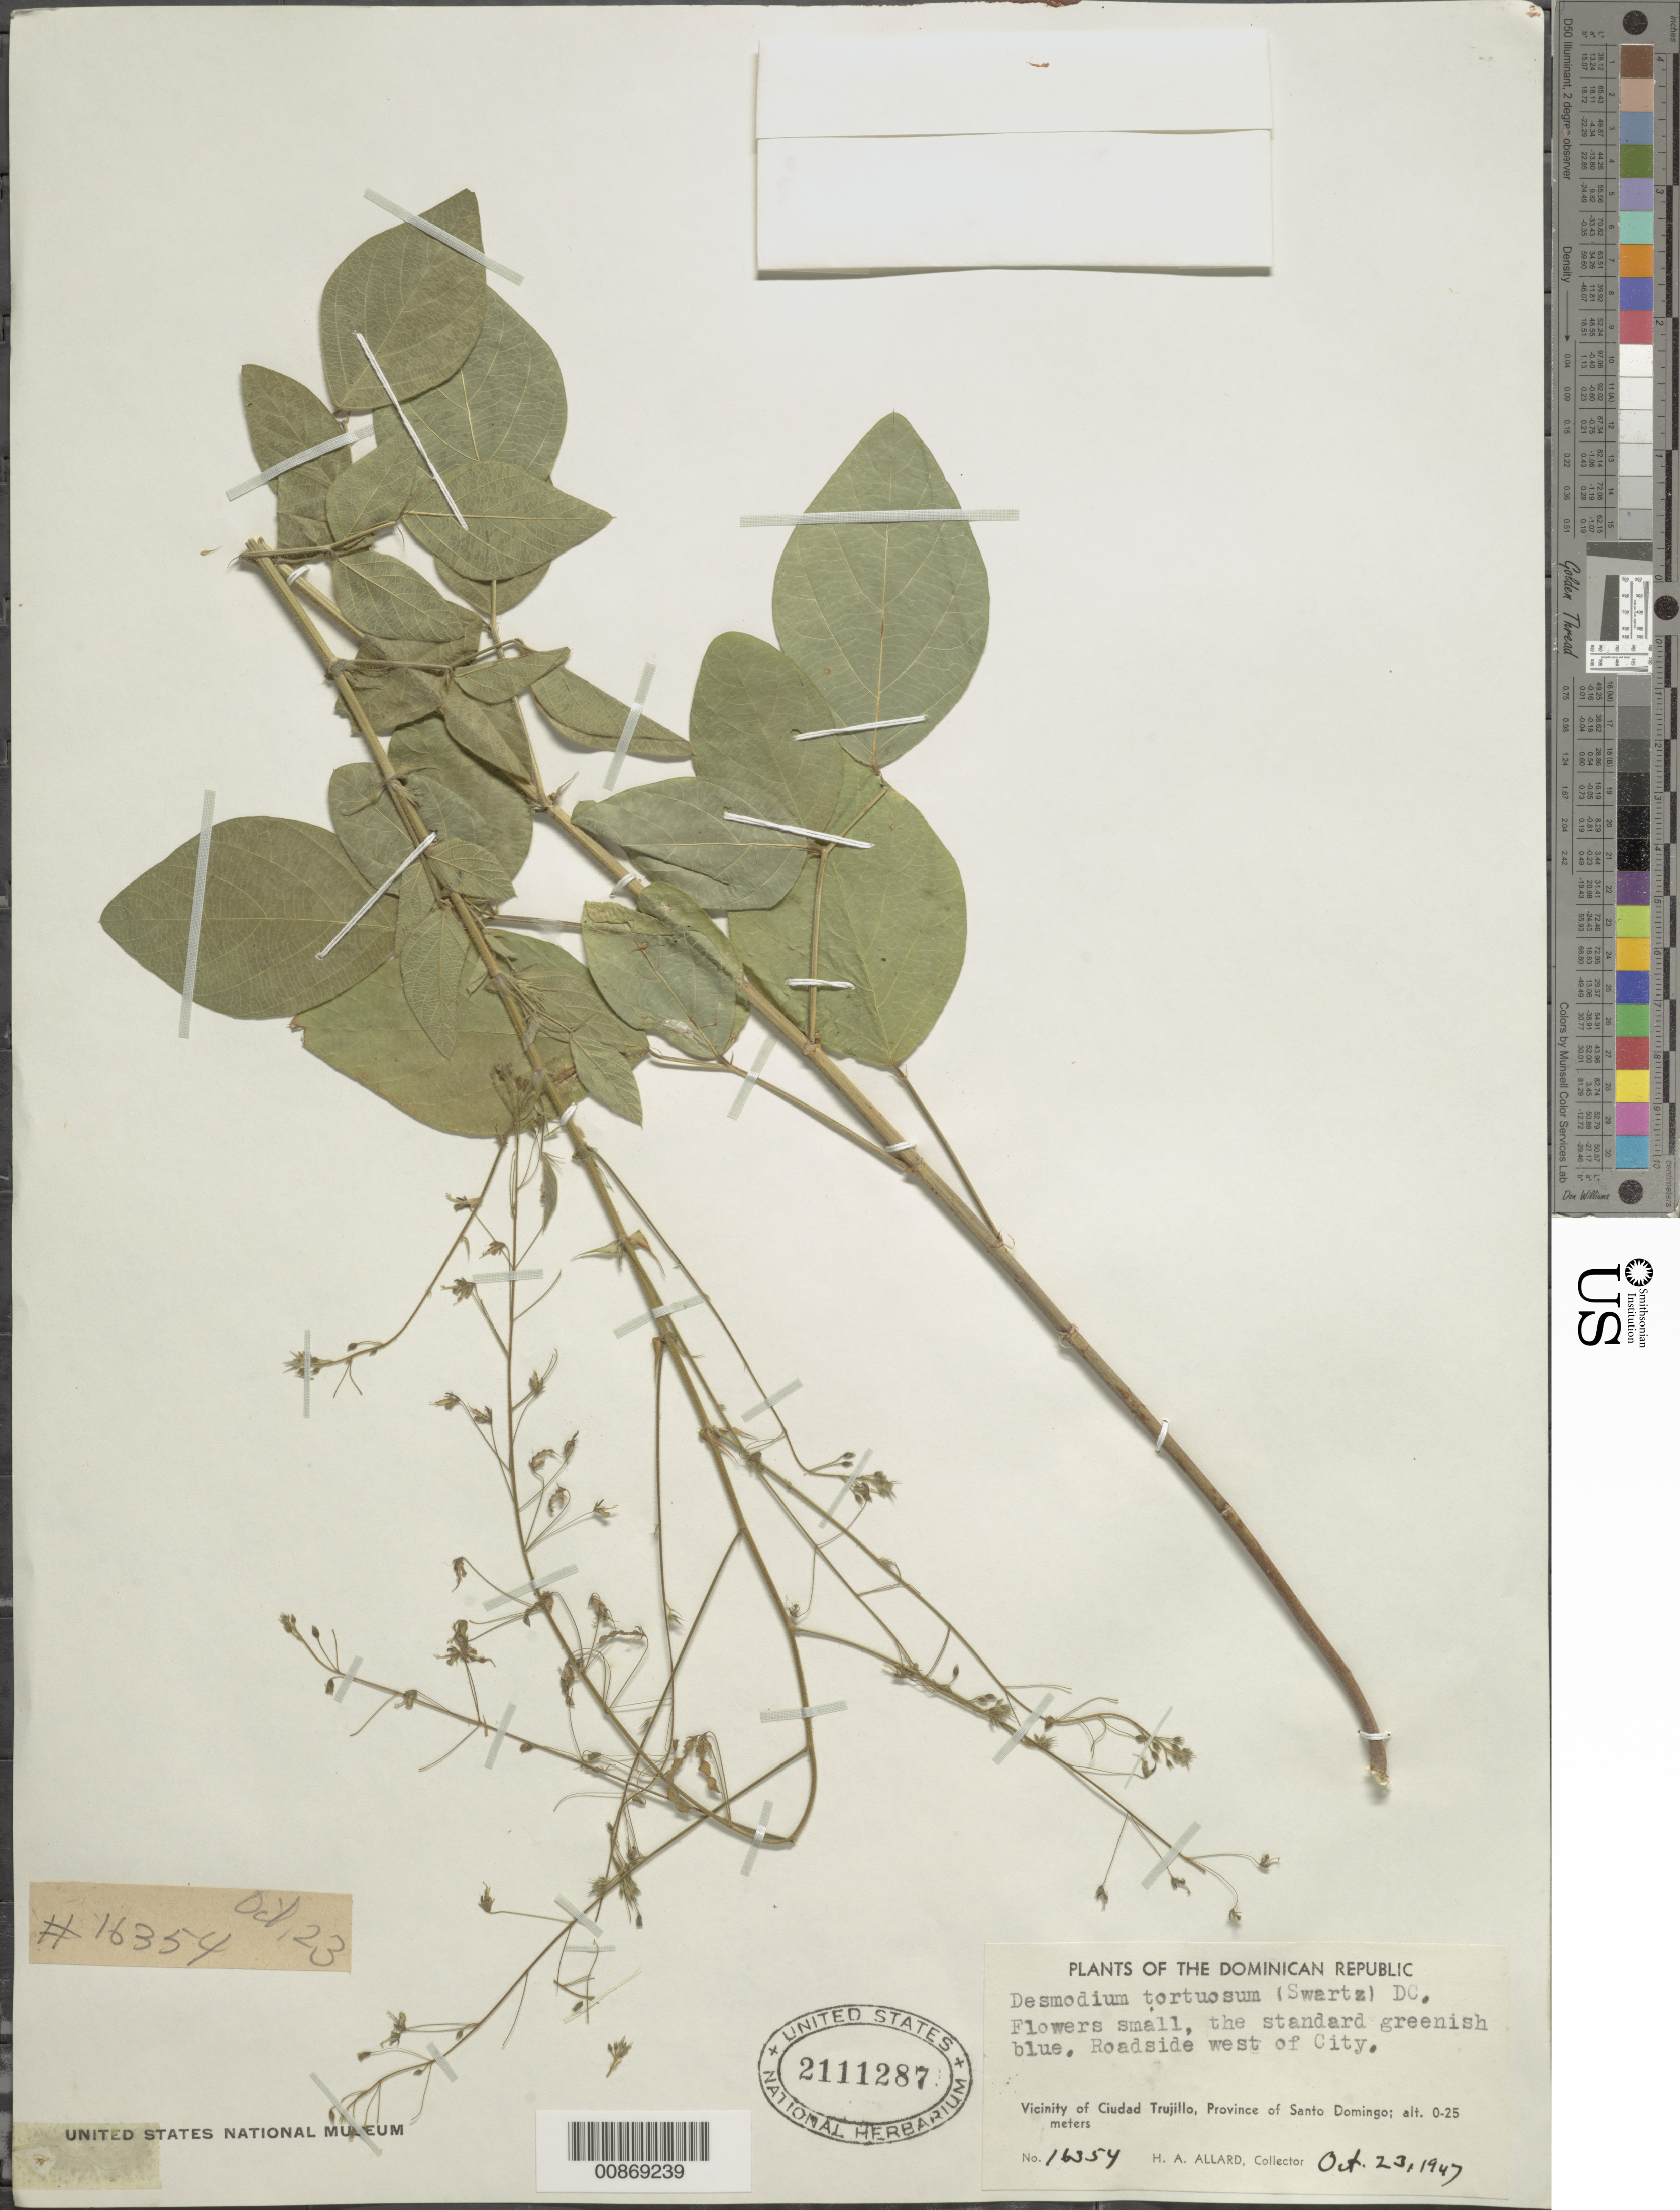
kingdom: Plantae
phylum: Tracheophyta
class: Magnoliopsida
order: Fabales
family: Fabaceae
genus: Desmodium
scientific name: Desmodium tortuosum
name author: (Sw.) DC.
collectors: H. A. Allard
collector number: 16354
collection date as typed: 23 Oct 1947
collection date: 1947-10-23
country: Dominican Republic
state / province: Distrito Nacional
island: Hispaniola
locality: Vicinity of Ciudad Trujillo, Province of Santo Domingo (obsolete). Roadside west of City.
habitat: Roadside.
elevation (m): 0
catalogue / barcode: US 2111287